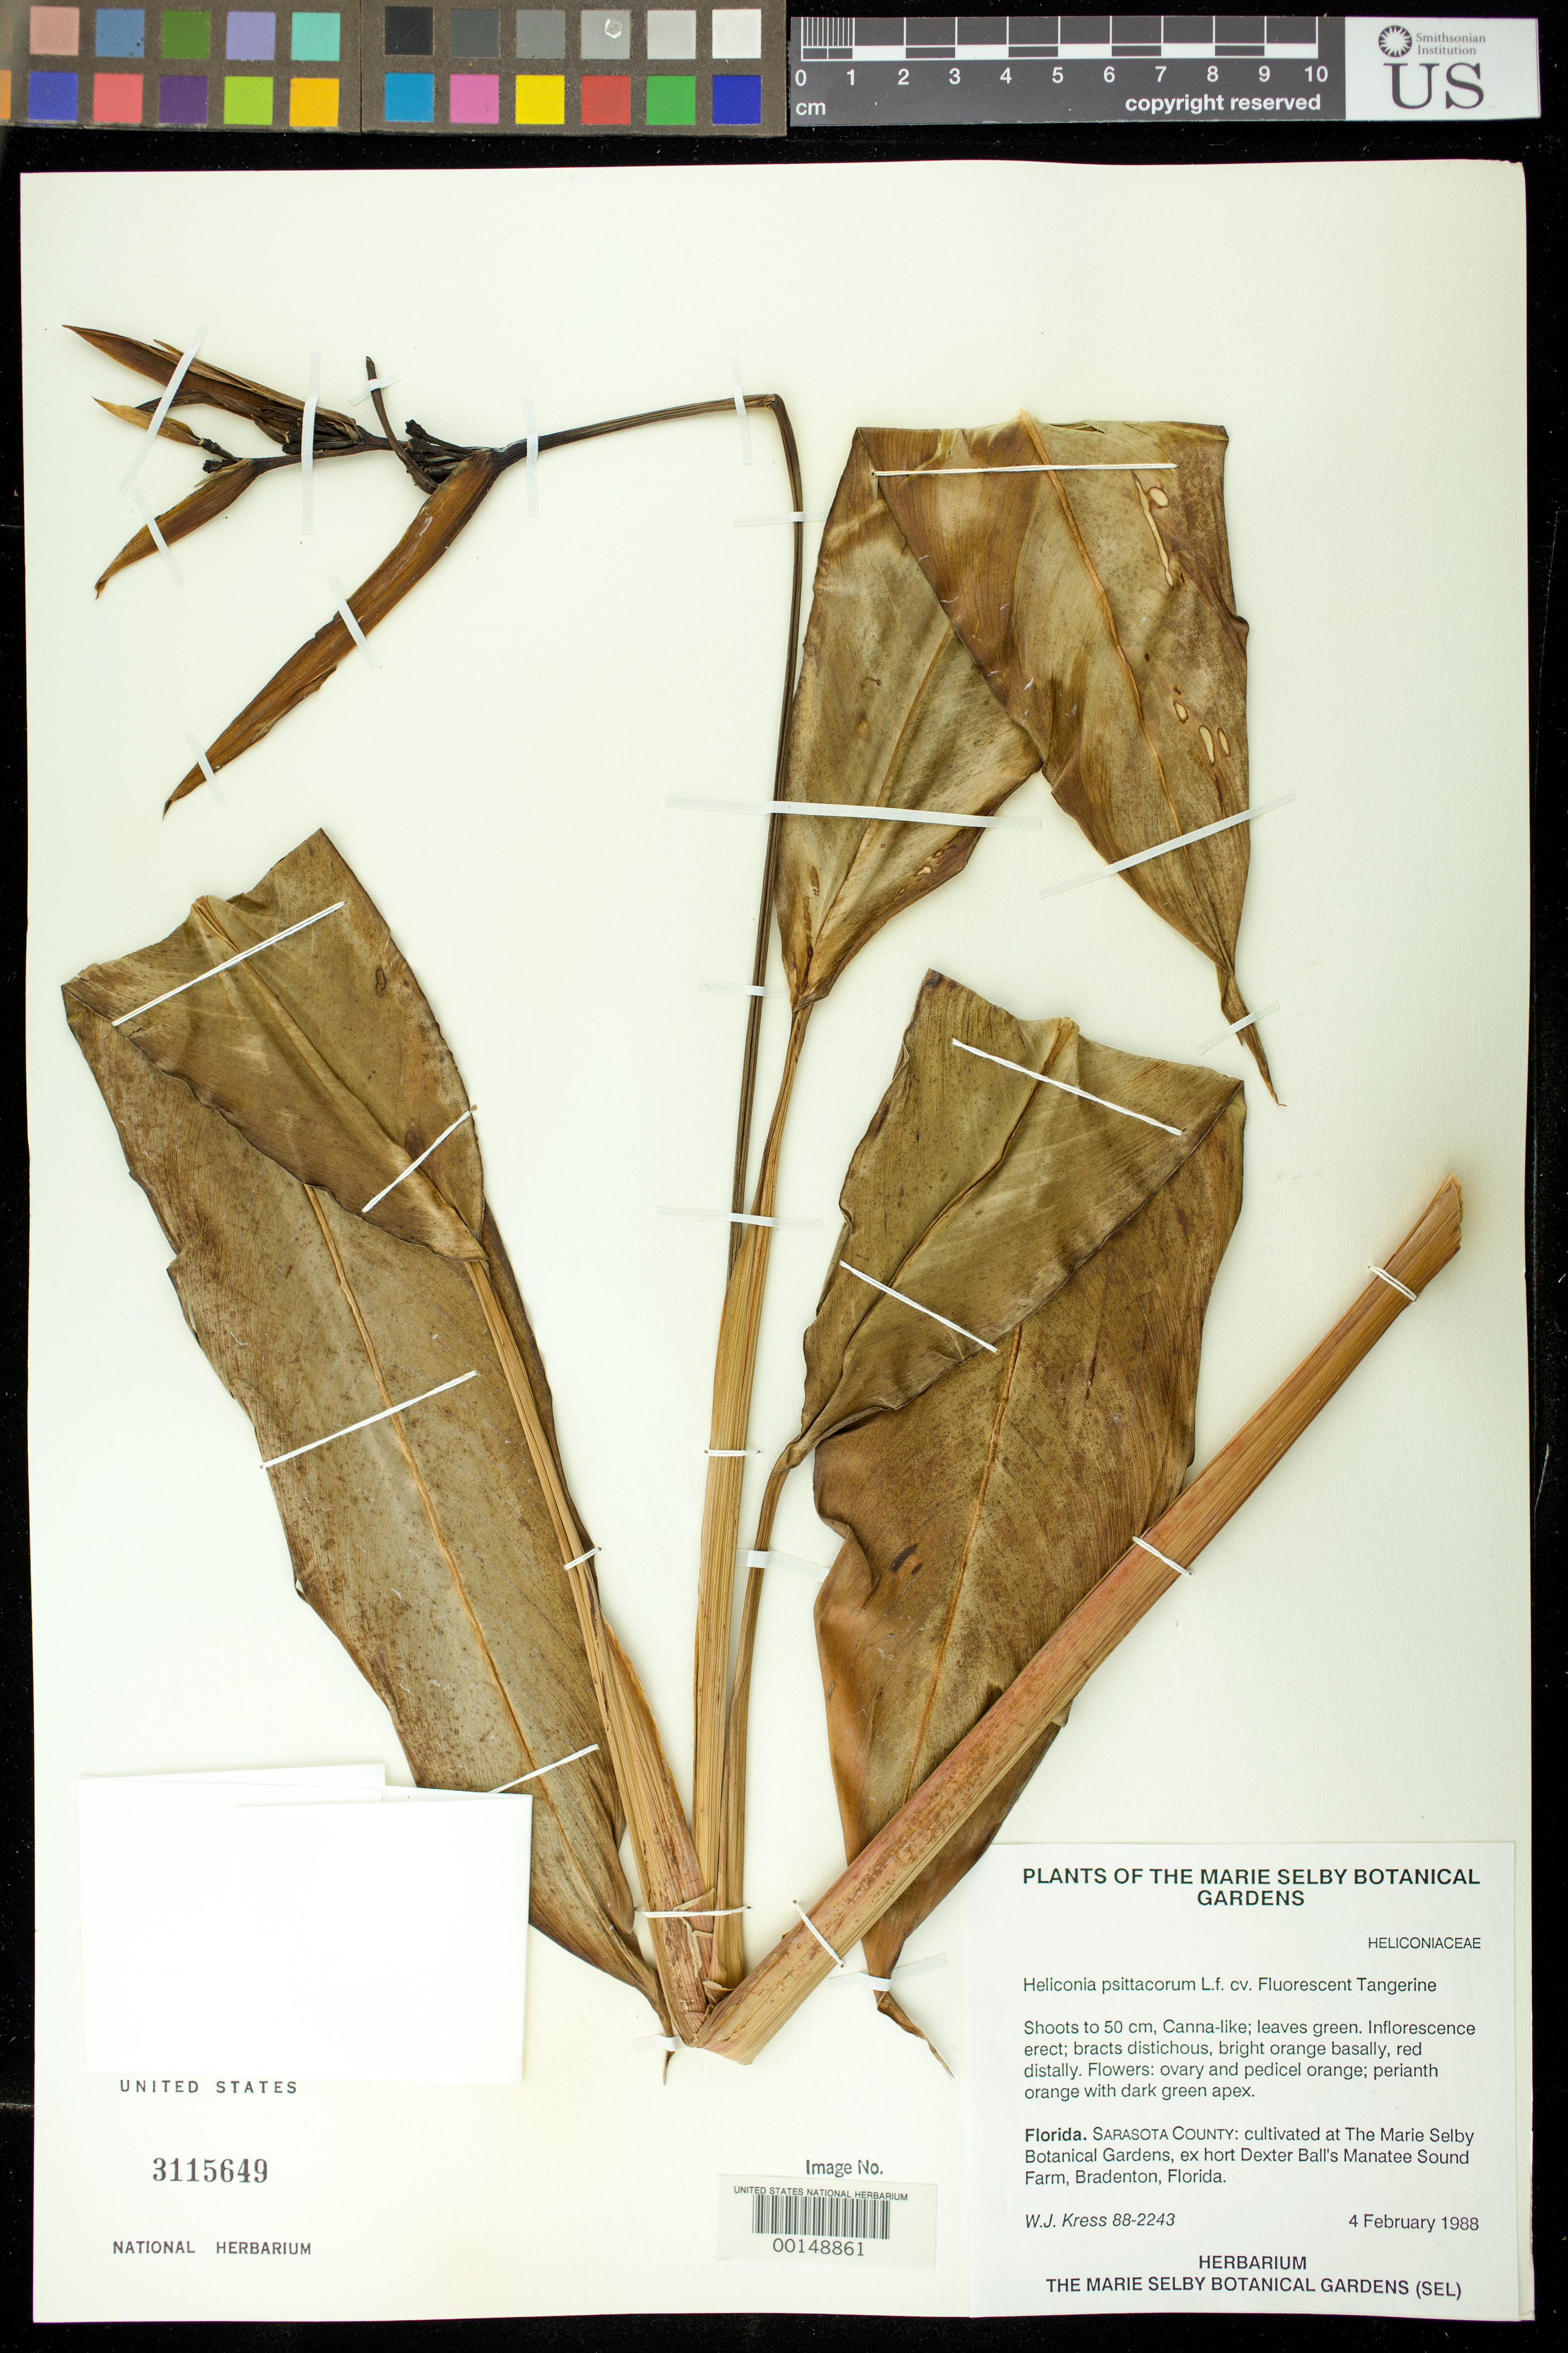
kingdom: Plantae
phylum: Tracheophyta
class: Liliopsida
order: Zingiberales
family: Heliconiaceae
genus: Heliconia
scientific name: Heliconia psittacorum 'Fluorescent Tangerine'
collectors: W. J. Kress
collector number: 88-2243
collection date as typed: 04 Feb 1988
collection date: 1988-02-04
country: United States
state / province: Florida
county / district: Sarasota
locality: Marie selby botanical gardens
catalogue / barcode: US 3115649